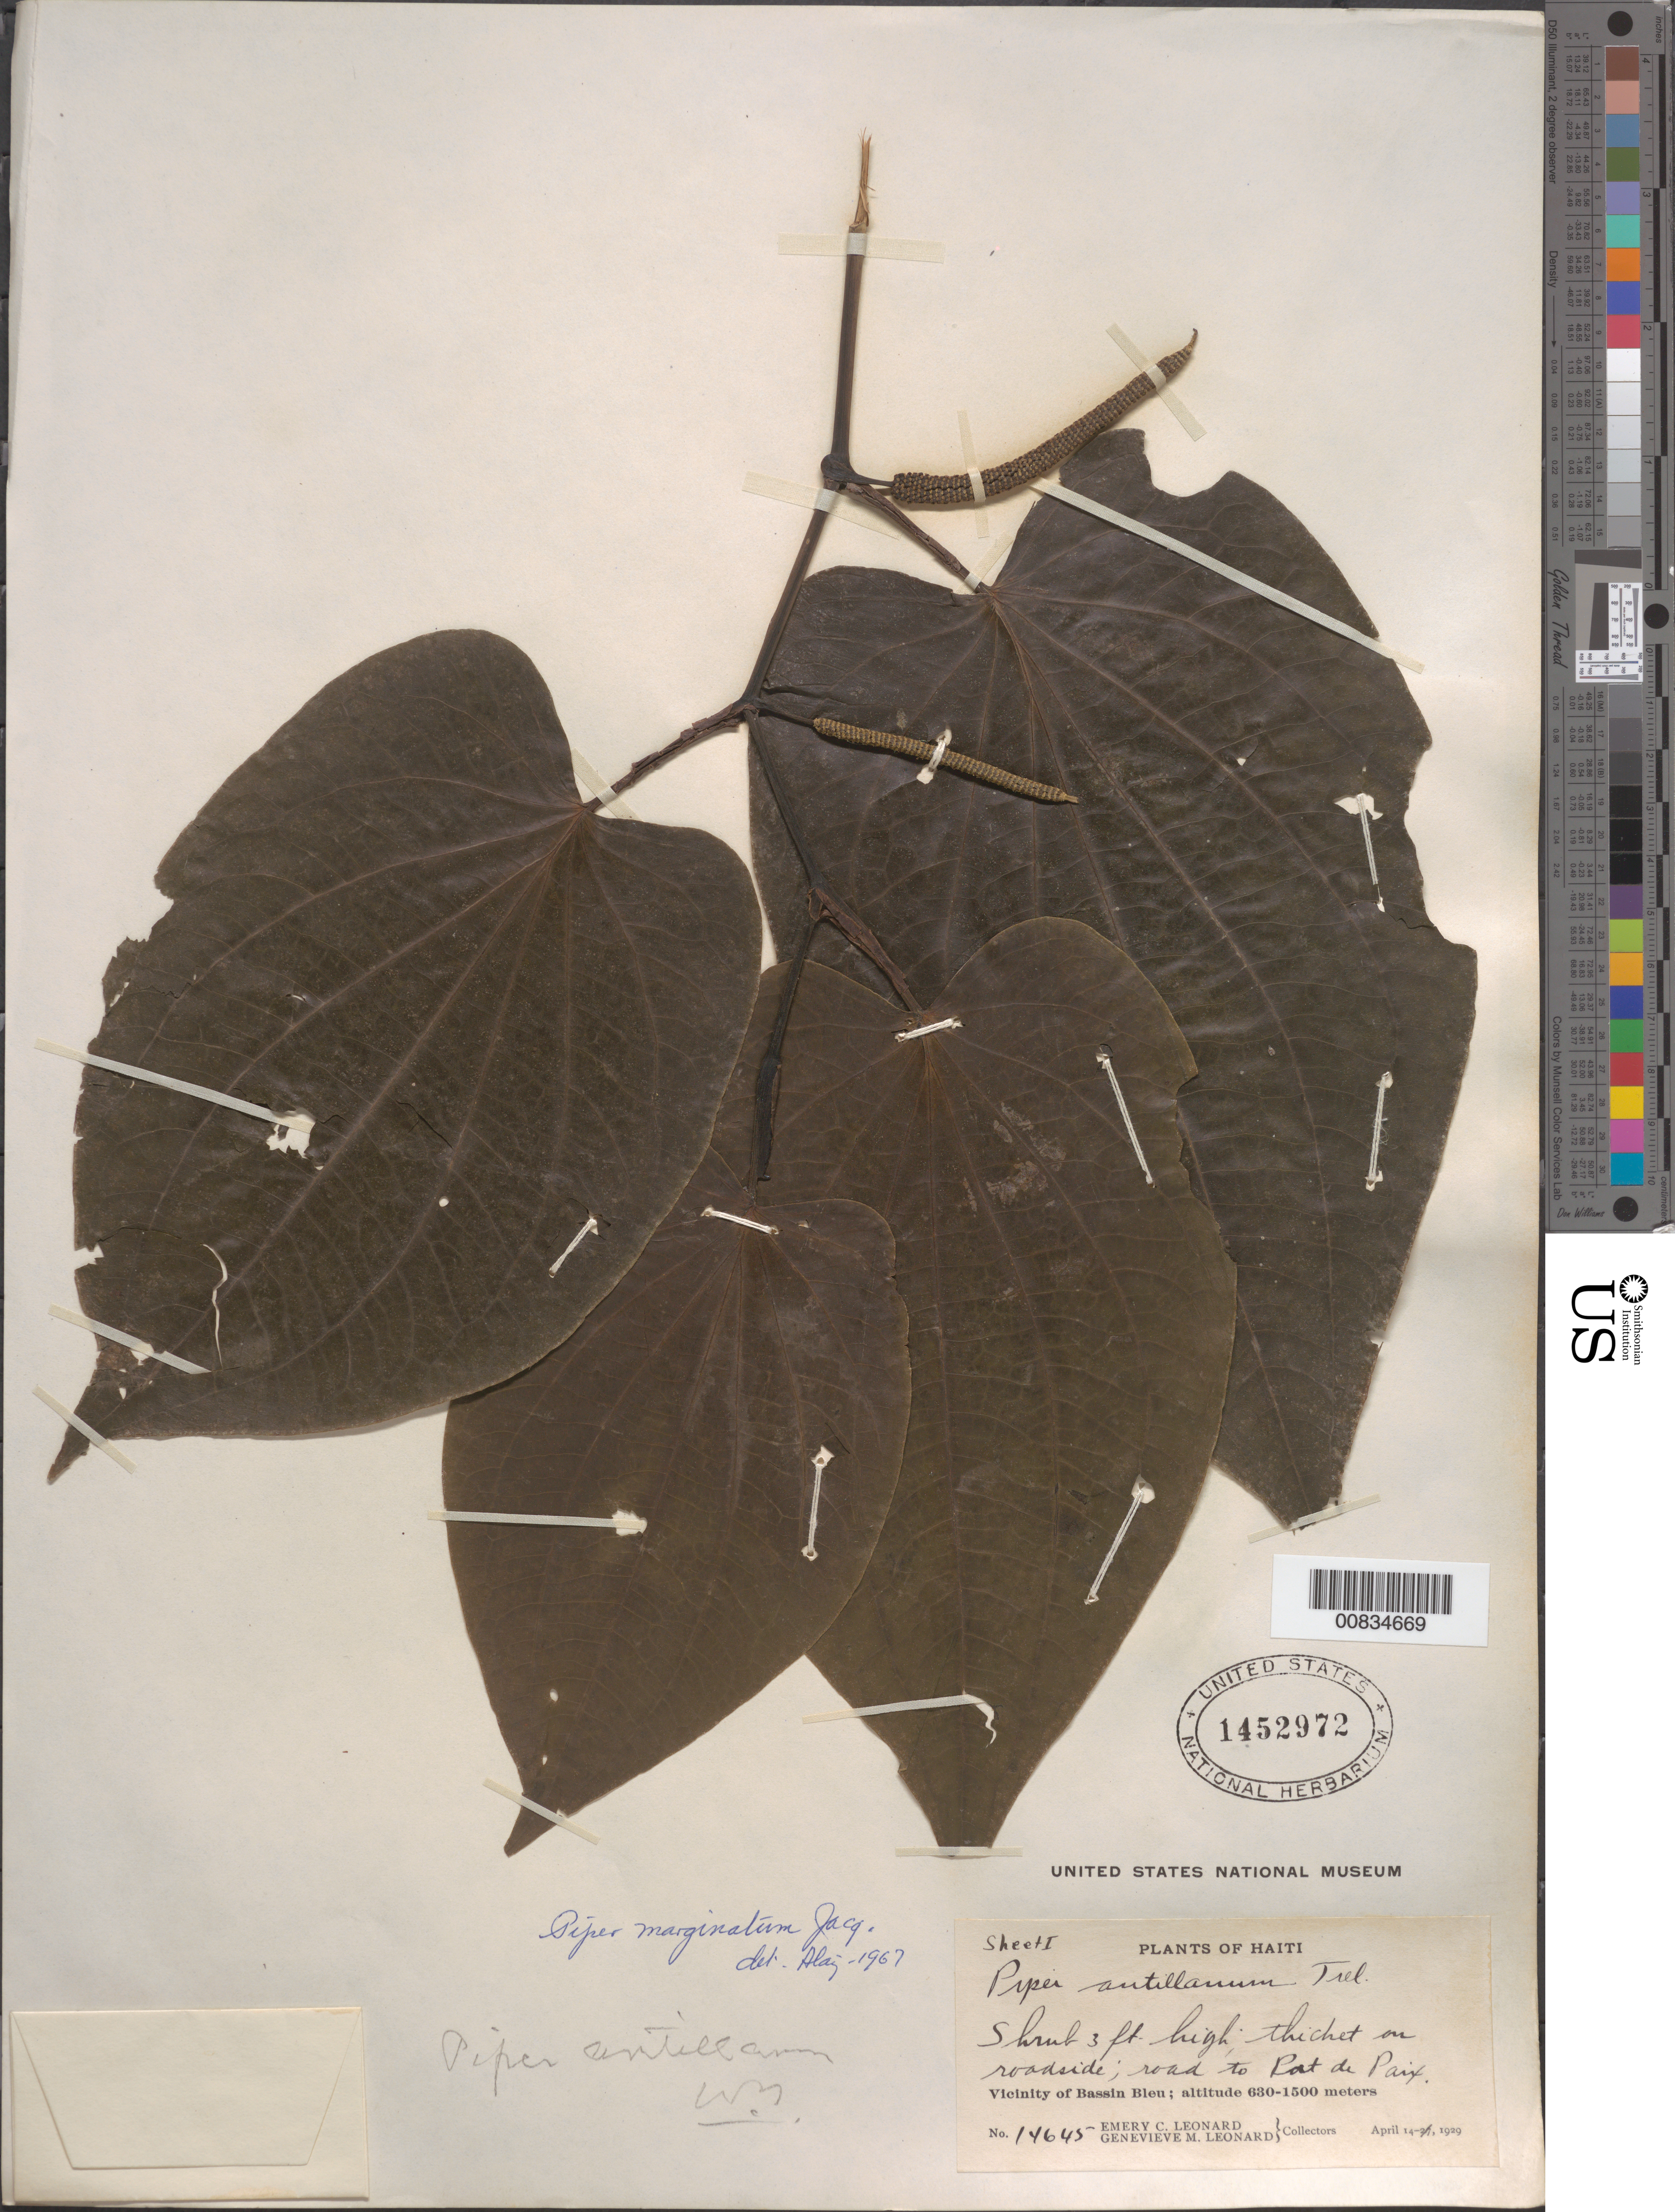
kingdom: Plantae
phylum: Tracheophyta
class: Magnoliopsida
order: Piperales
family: Piperaceae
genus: Piper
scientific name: Piper marginatum var. domatiiferum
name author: Trel.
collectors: E. C. Leonard & G. M. Leonard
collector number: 14645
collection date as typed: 14 Apr 1929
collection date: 1929-04-14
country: Haiti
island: Hispaniola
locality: Vicinity of Bassin Bleu. Road to Port de Paix.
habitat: Thicket on roadside.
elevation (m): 630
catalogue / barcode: US 1452972